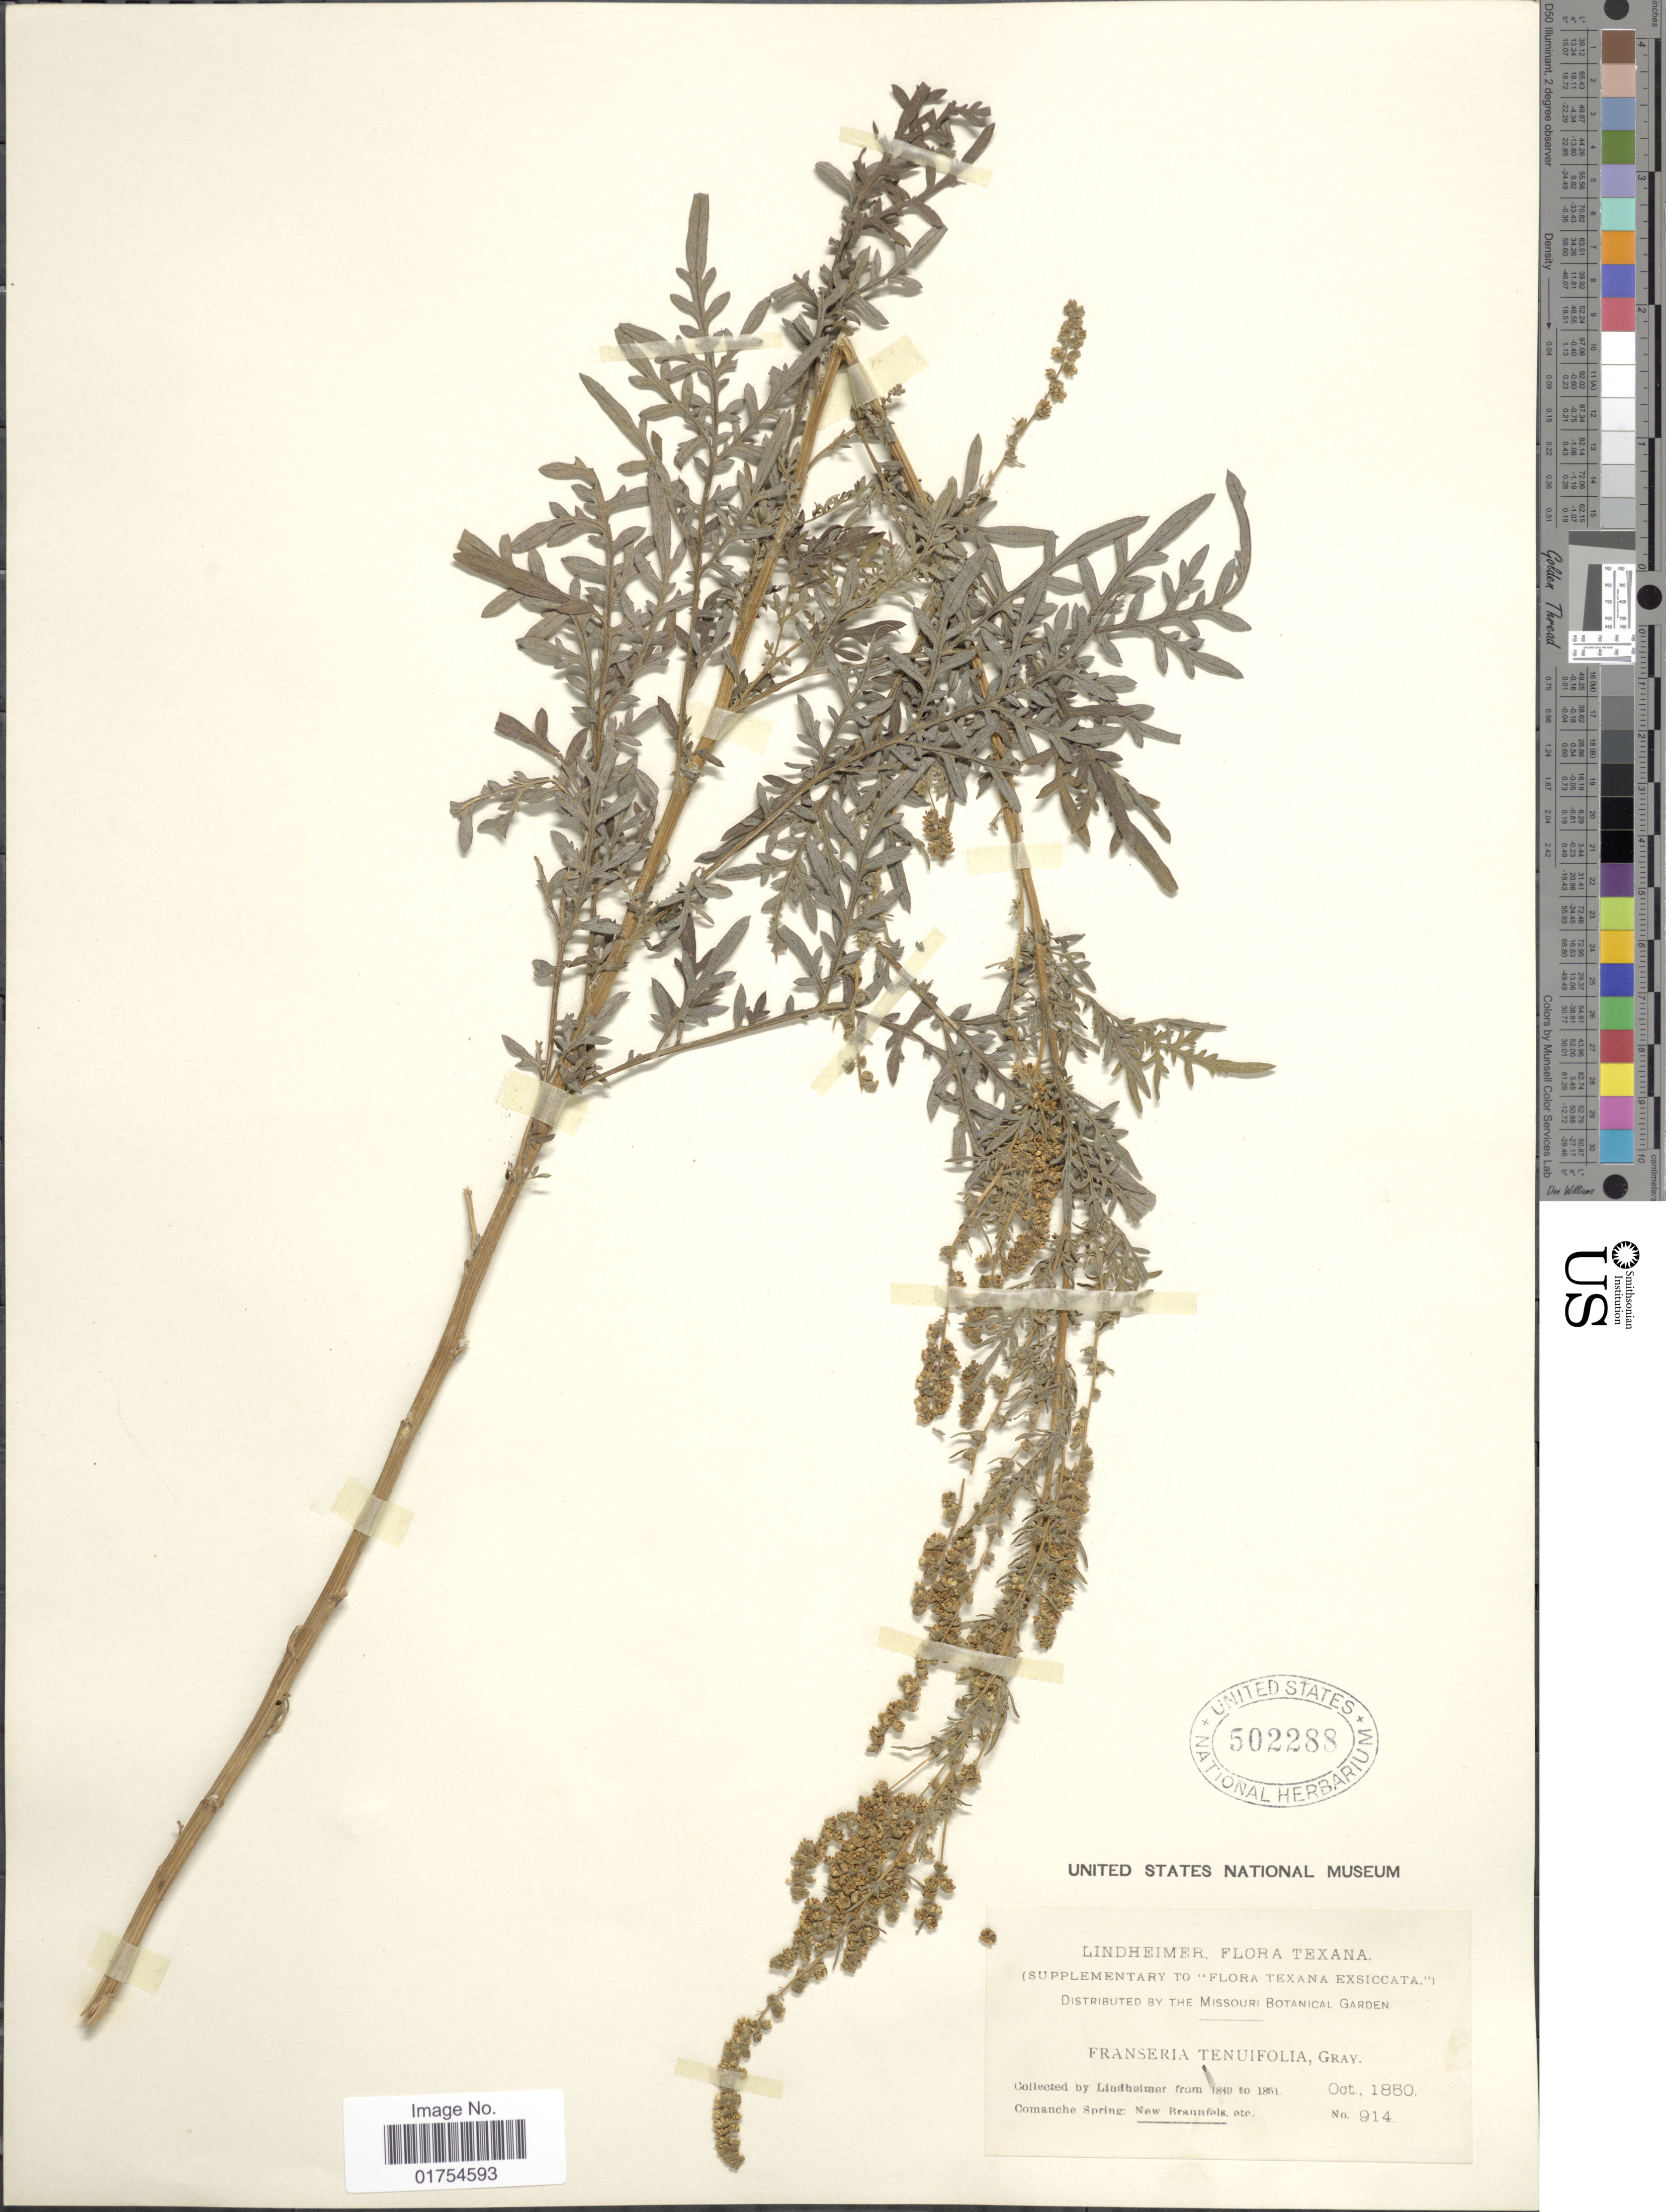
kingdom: Plantae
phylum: Tracheophyta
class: Magnoliopsida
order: Asterales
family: Asteraceae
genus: Franseria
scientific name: Franseria confertiflora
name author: (DC.) Rydb.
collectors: F. J. Lindheimer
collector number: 914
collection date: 1850-10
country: United States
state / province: Texas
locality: Comanche Spring: New Braunfels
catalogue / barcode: US 502288